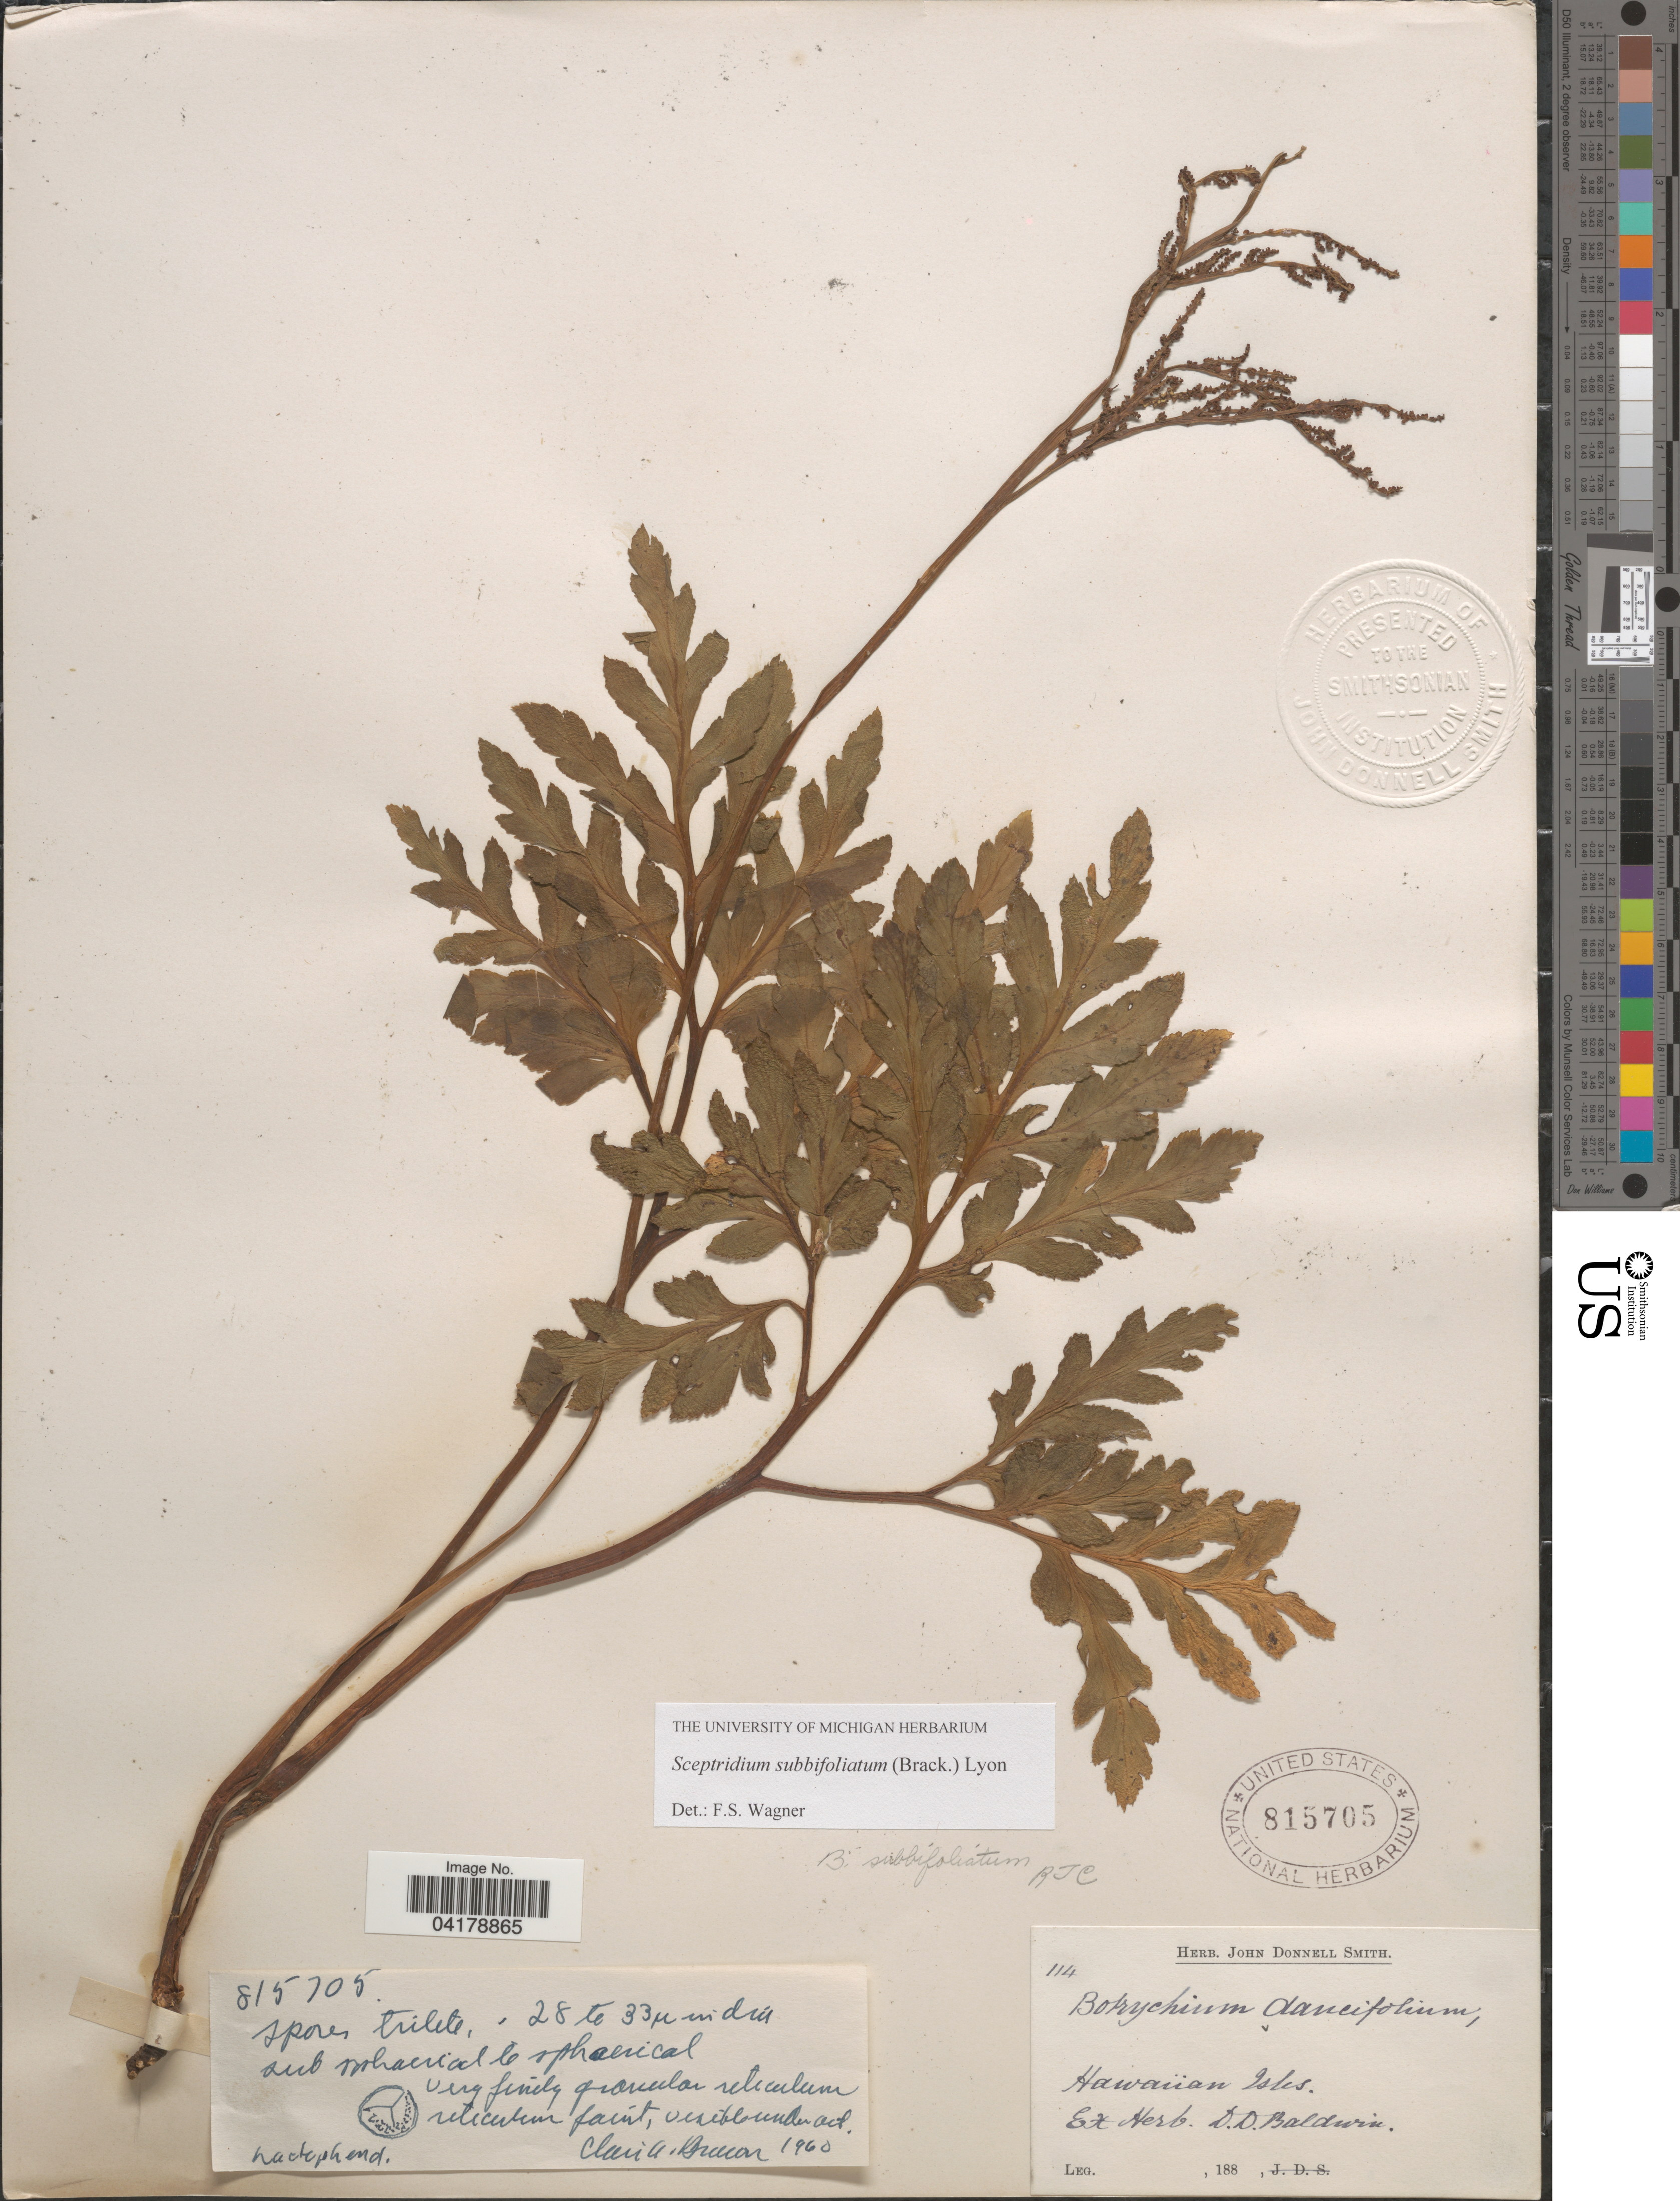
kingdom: Plantae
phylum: Tracheophyta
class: Polypodiopsida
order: Ophioglossales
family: Ophioglossaceae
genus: Sceptridium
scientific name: Sceptridium subbifoliatum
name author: (Brack.) Lyon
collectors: ex herb. D. D. Baldwin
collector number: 114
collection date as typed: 188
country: United States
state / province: Hawaii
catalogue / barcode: US 815705